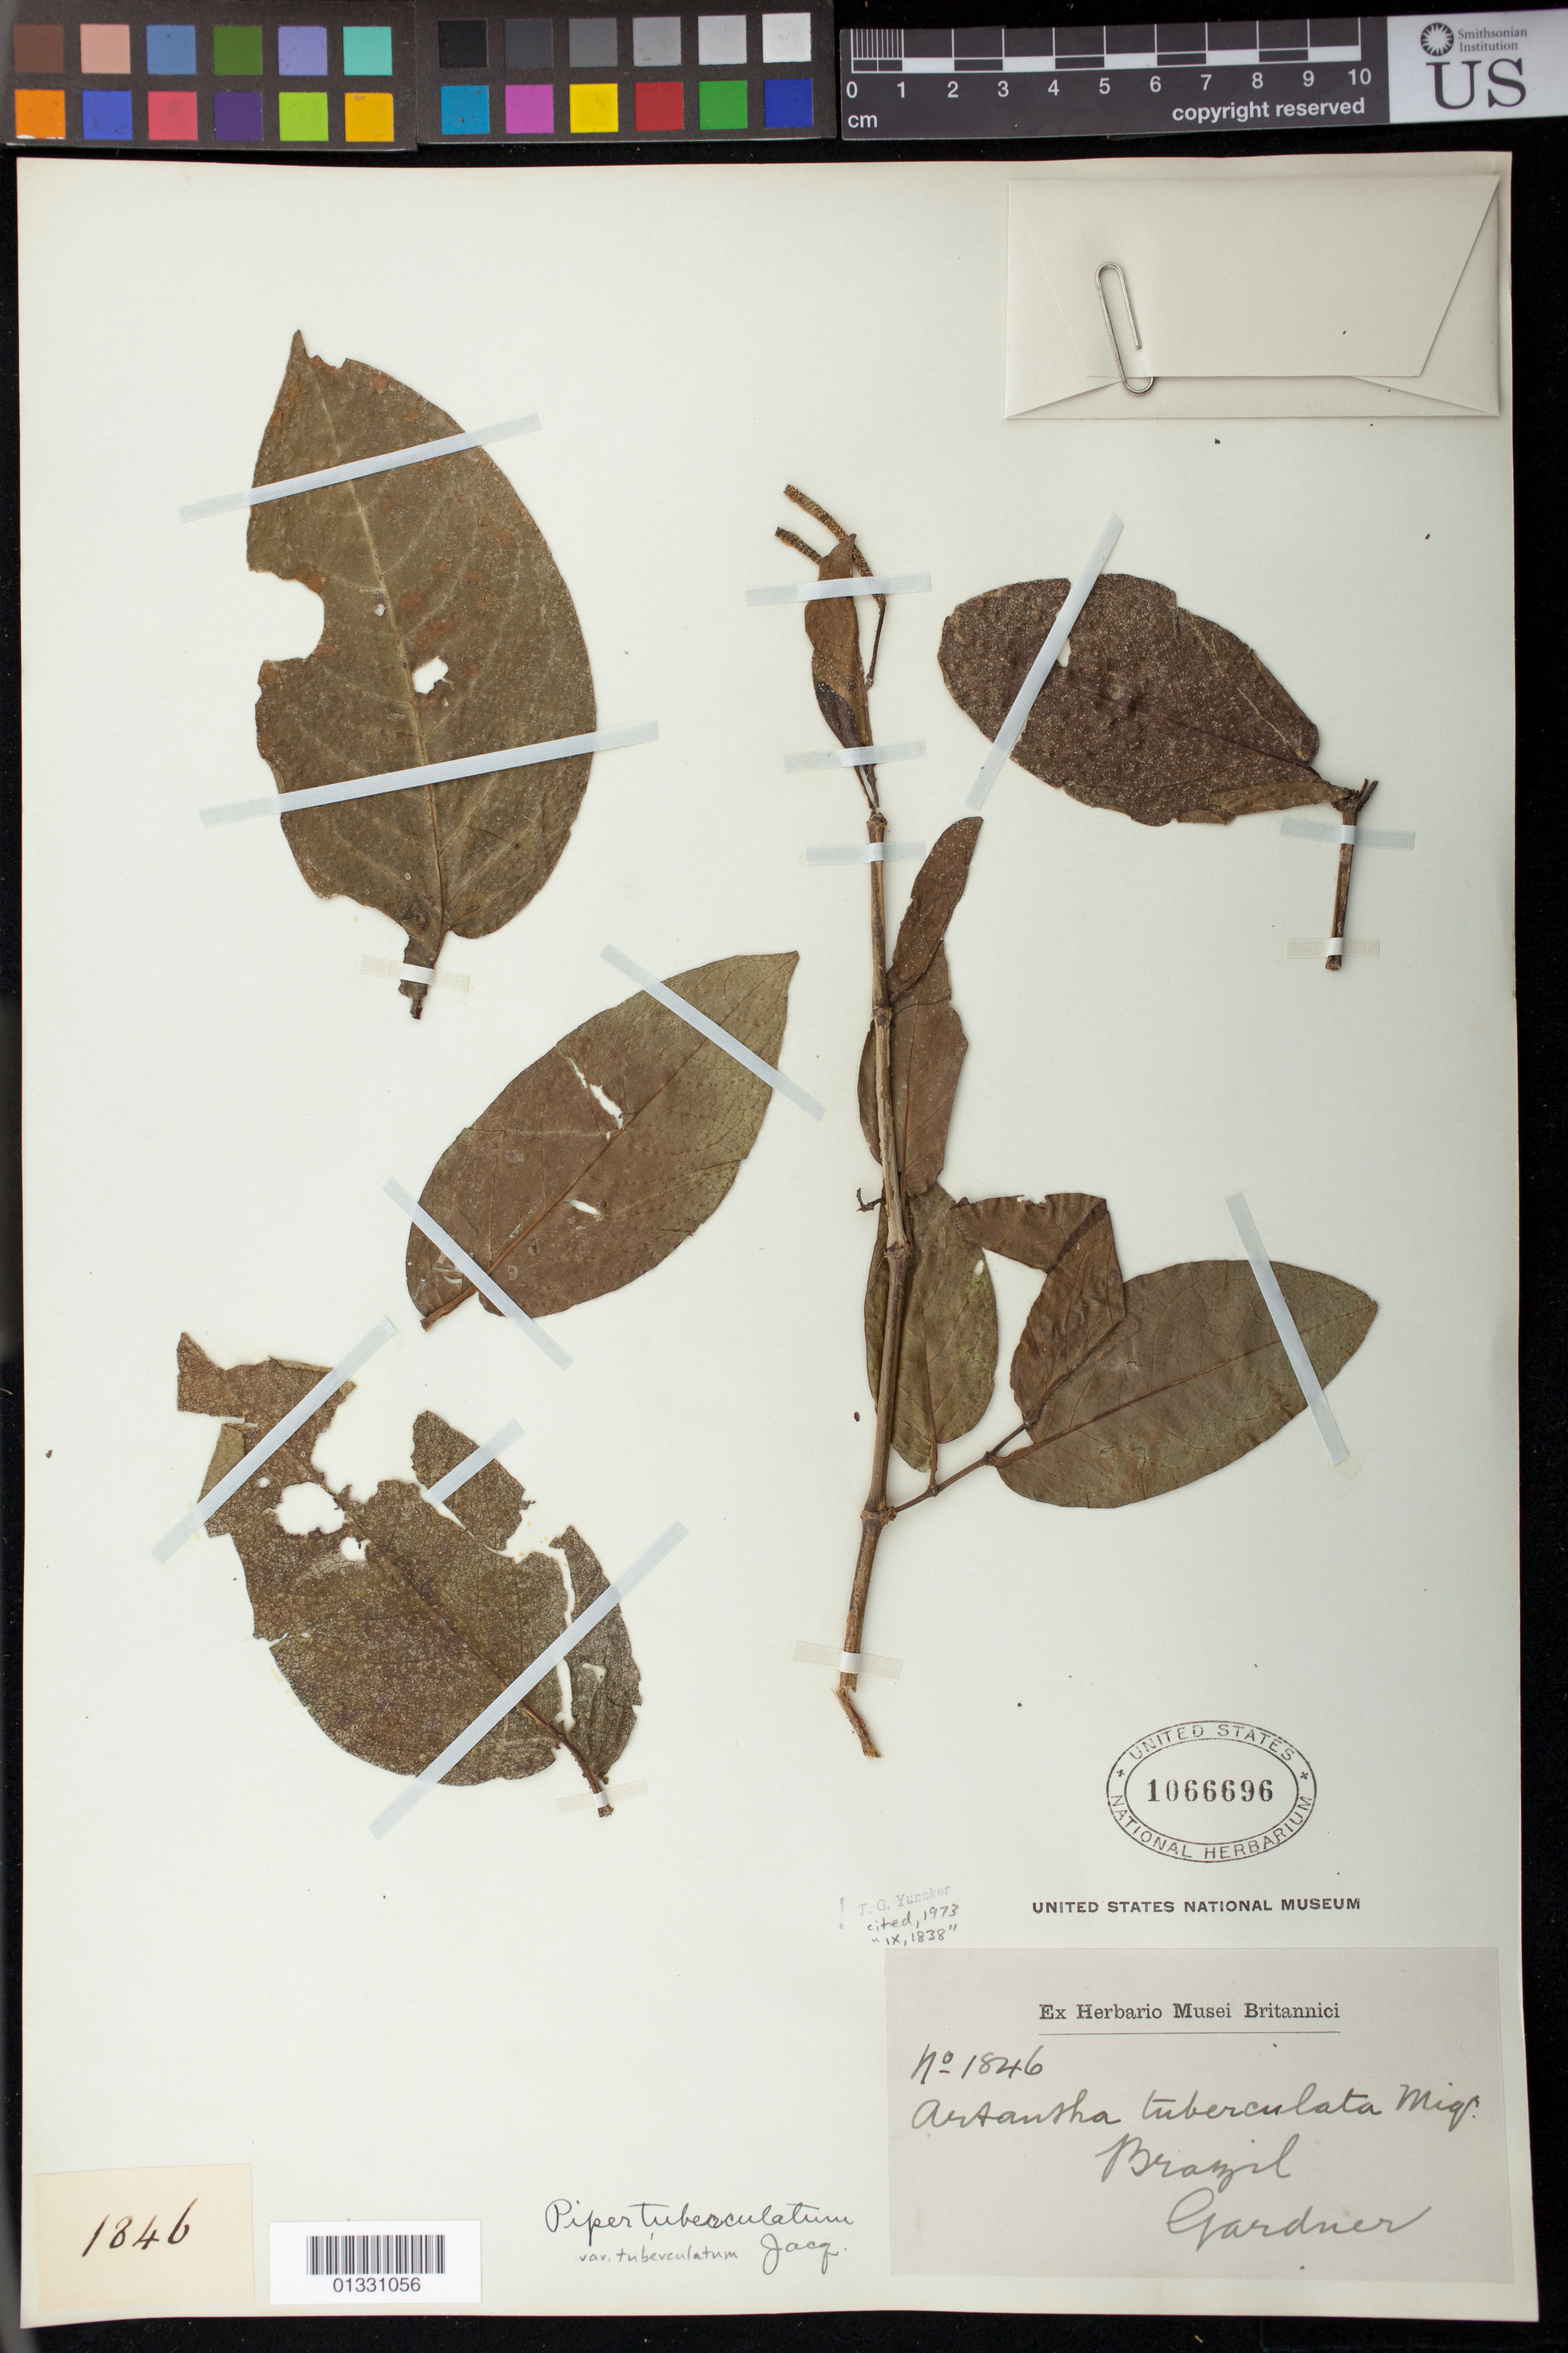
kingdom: Plantae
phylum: Tracheophyta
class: Magnoliopsida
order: Piperales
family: Piperaceae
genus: Piper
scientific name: Piper tuberculatum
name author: Jacq.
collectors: -- Gardner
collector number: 1846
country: Brazil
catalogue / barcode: US 1066696